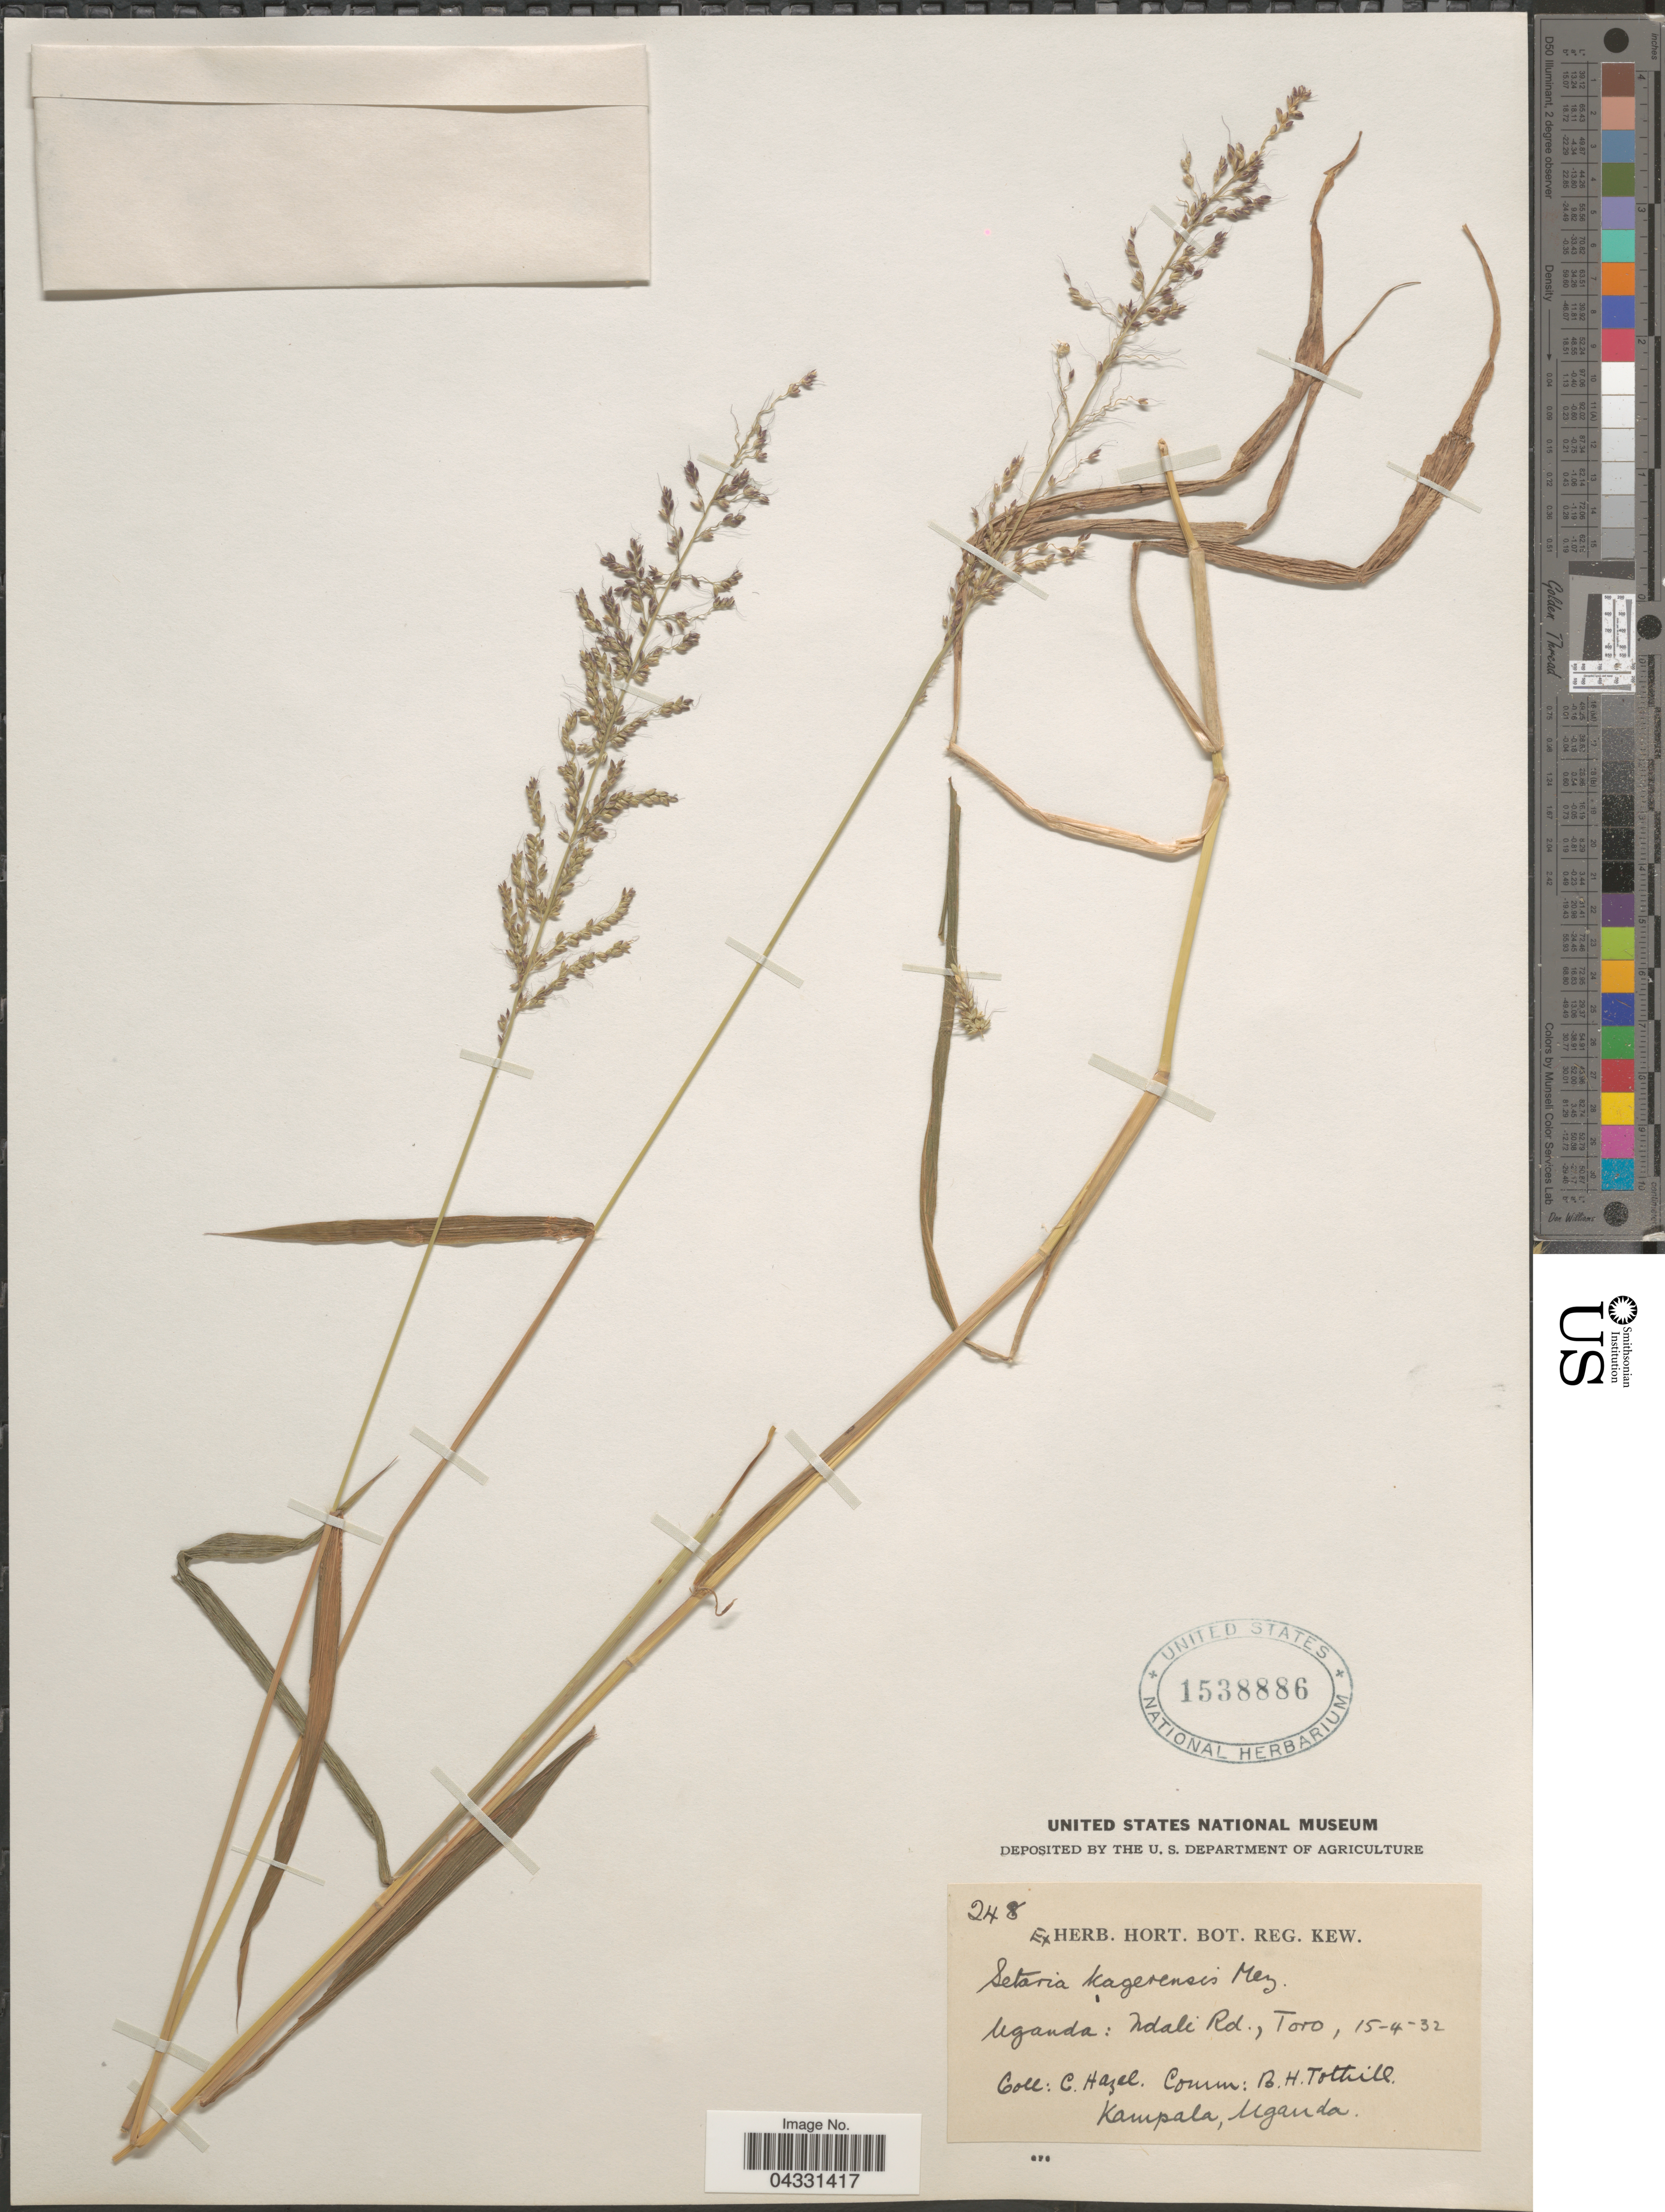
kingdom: Plantae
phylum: Tracheophyta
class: Liliopsida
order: Poales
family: Poaceae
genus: Setaria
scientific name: Setaria kagerensis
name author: Mez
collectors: C. Hazel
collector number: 248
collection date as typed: Transcribed d/m/y: 15/4/32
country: Uganda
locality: Ndali Rd., Toro. Kampala.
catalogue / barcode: US 1538886